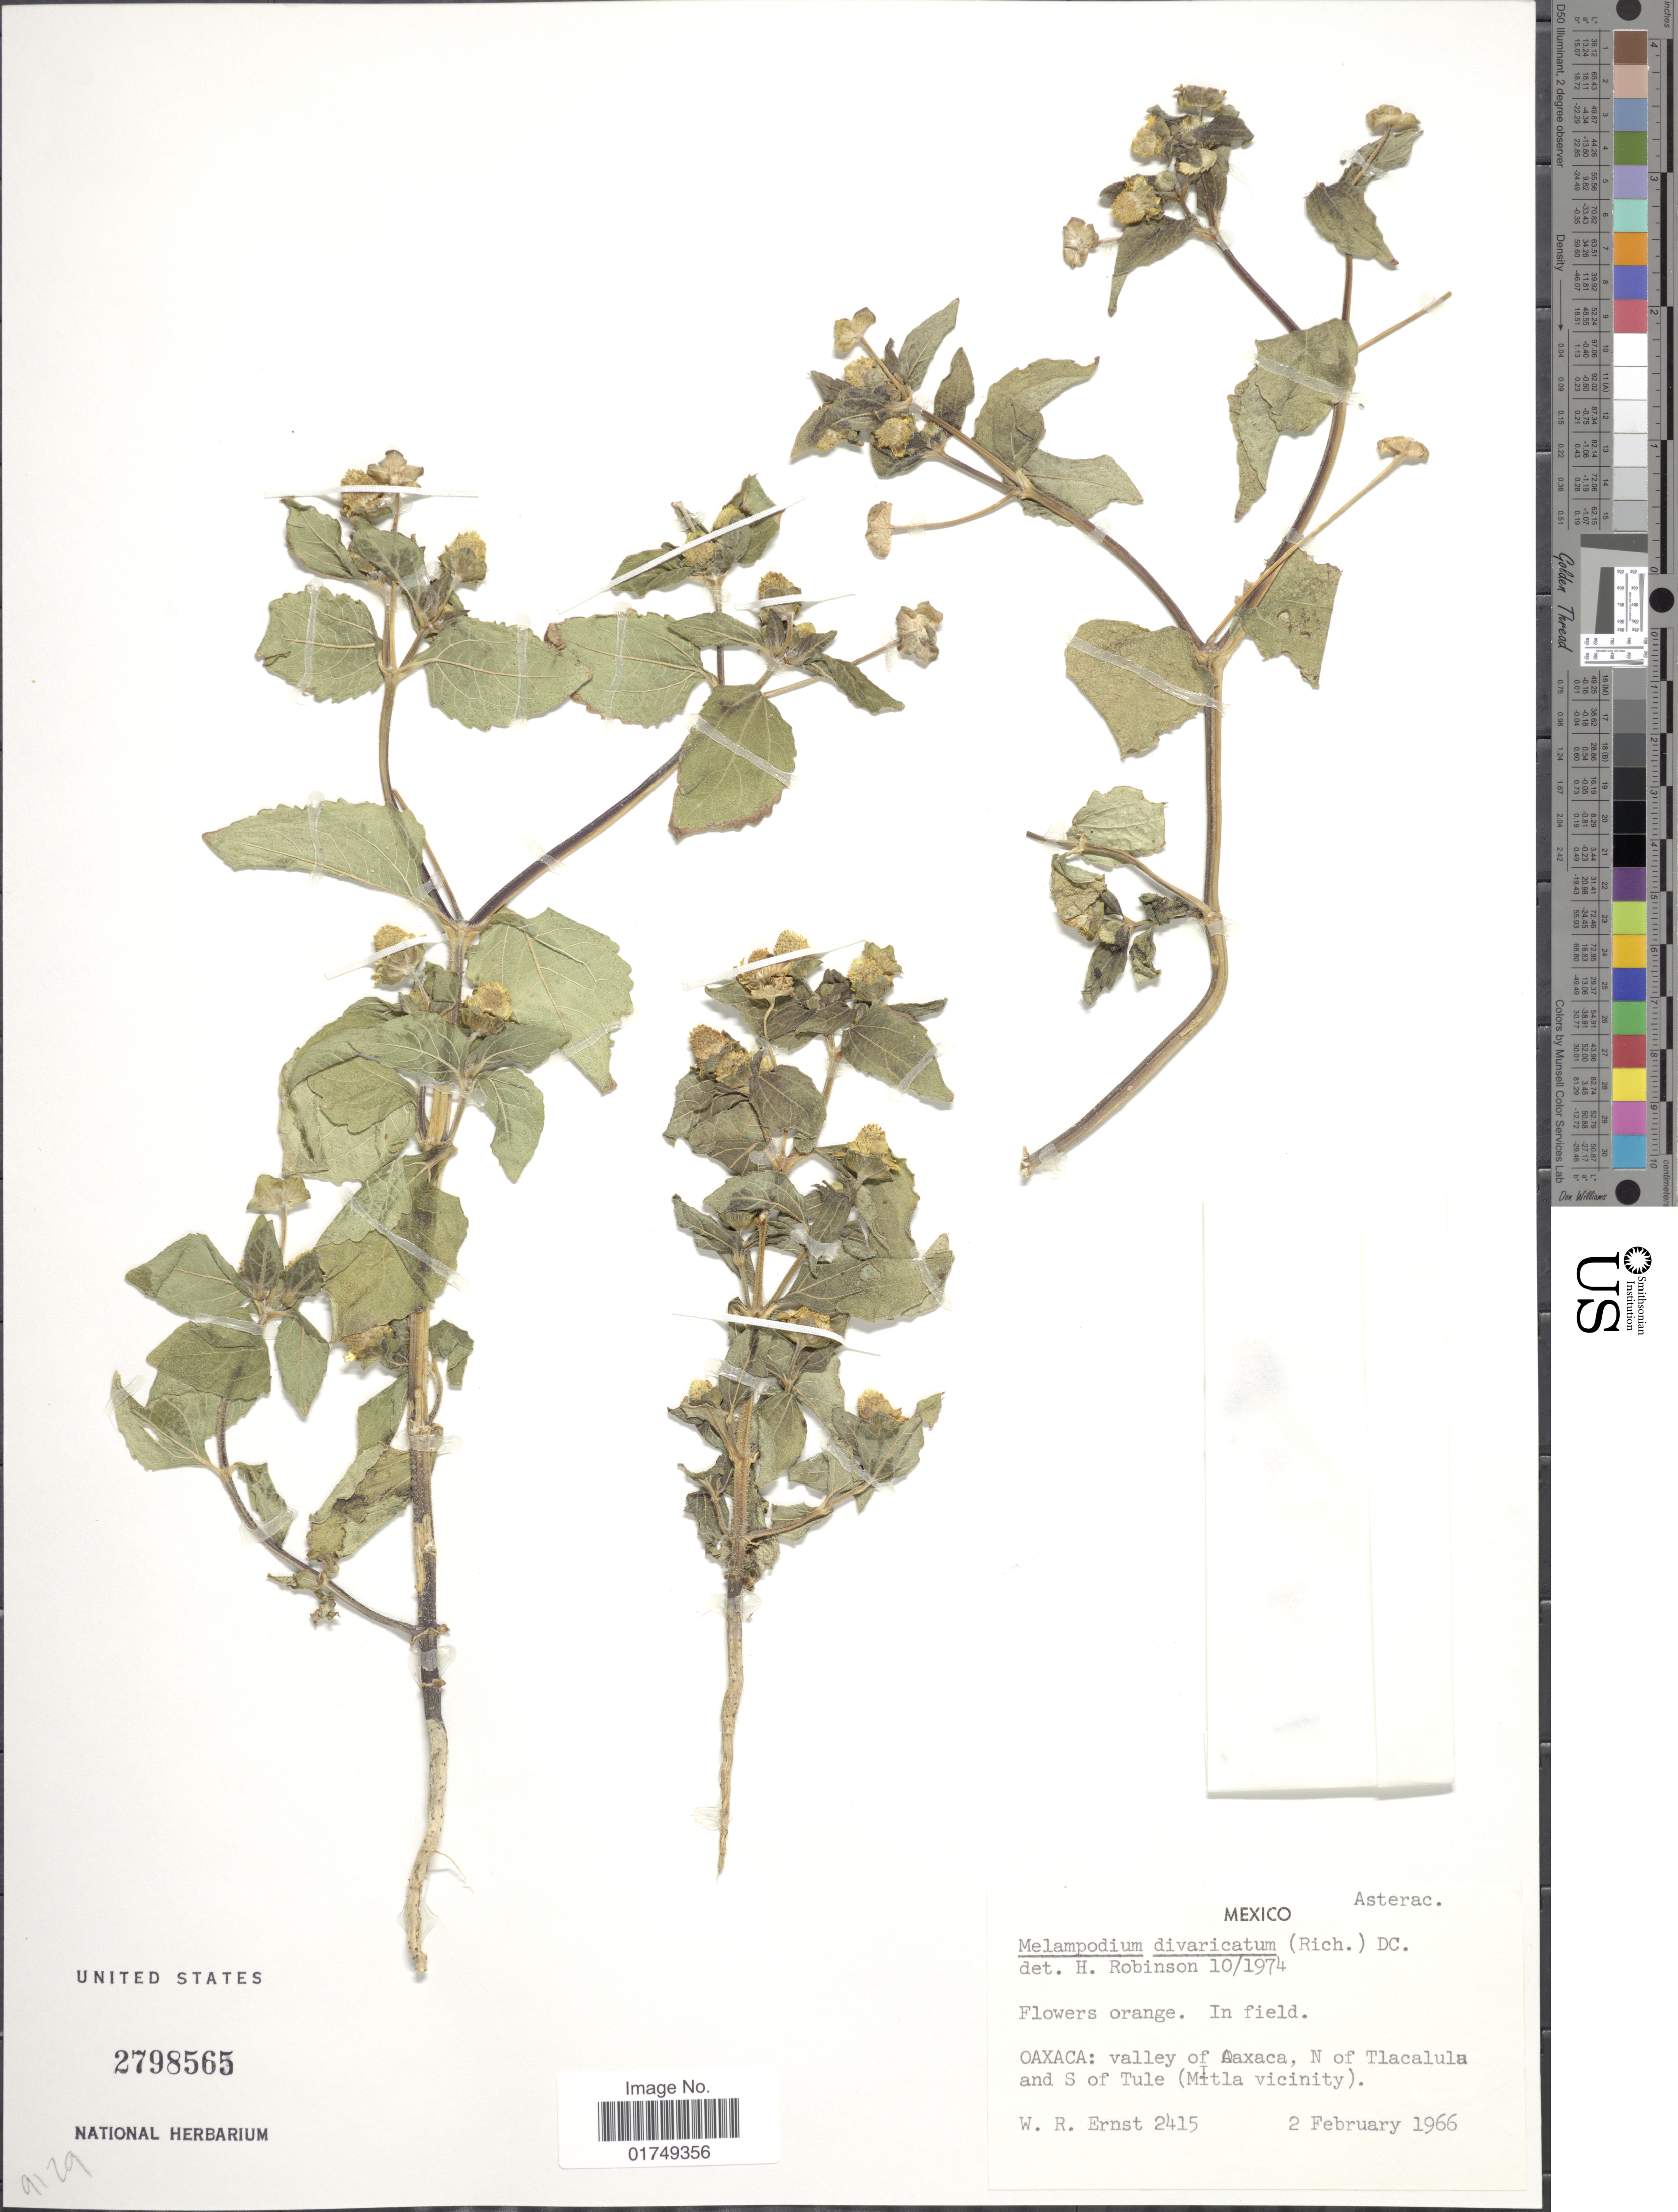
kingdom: Plantae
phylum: Tracheophyta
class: Magnoliopsida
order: Asterales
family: Asteraceae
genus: Melampodium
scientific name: Melampodium divaricatum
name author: (Rich.) DC.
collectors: W. R. Ernst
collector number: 2415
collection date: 1966-02-02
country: Mexico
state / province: Oaxaca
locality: Valley of Oaxaca, N of Tlacalula and S of Tule (Mitla Vicinity)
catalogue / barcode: US 2798565